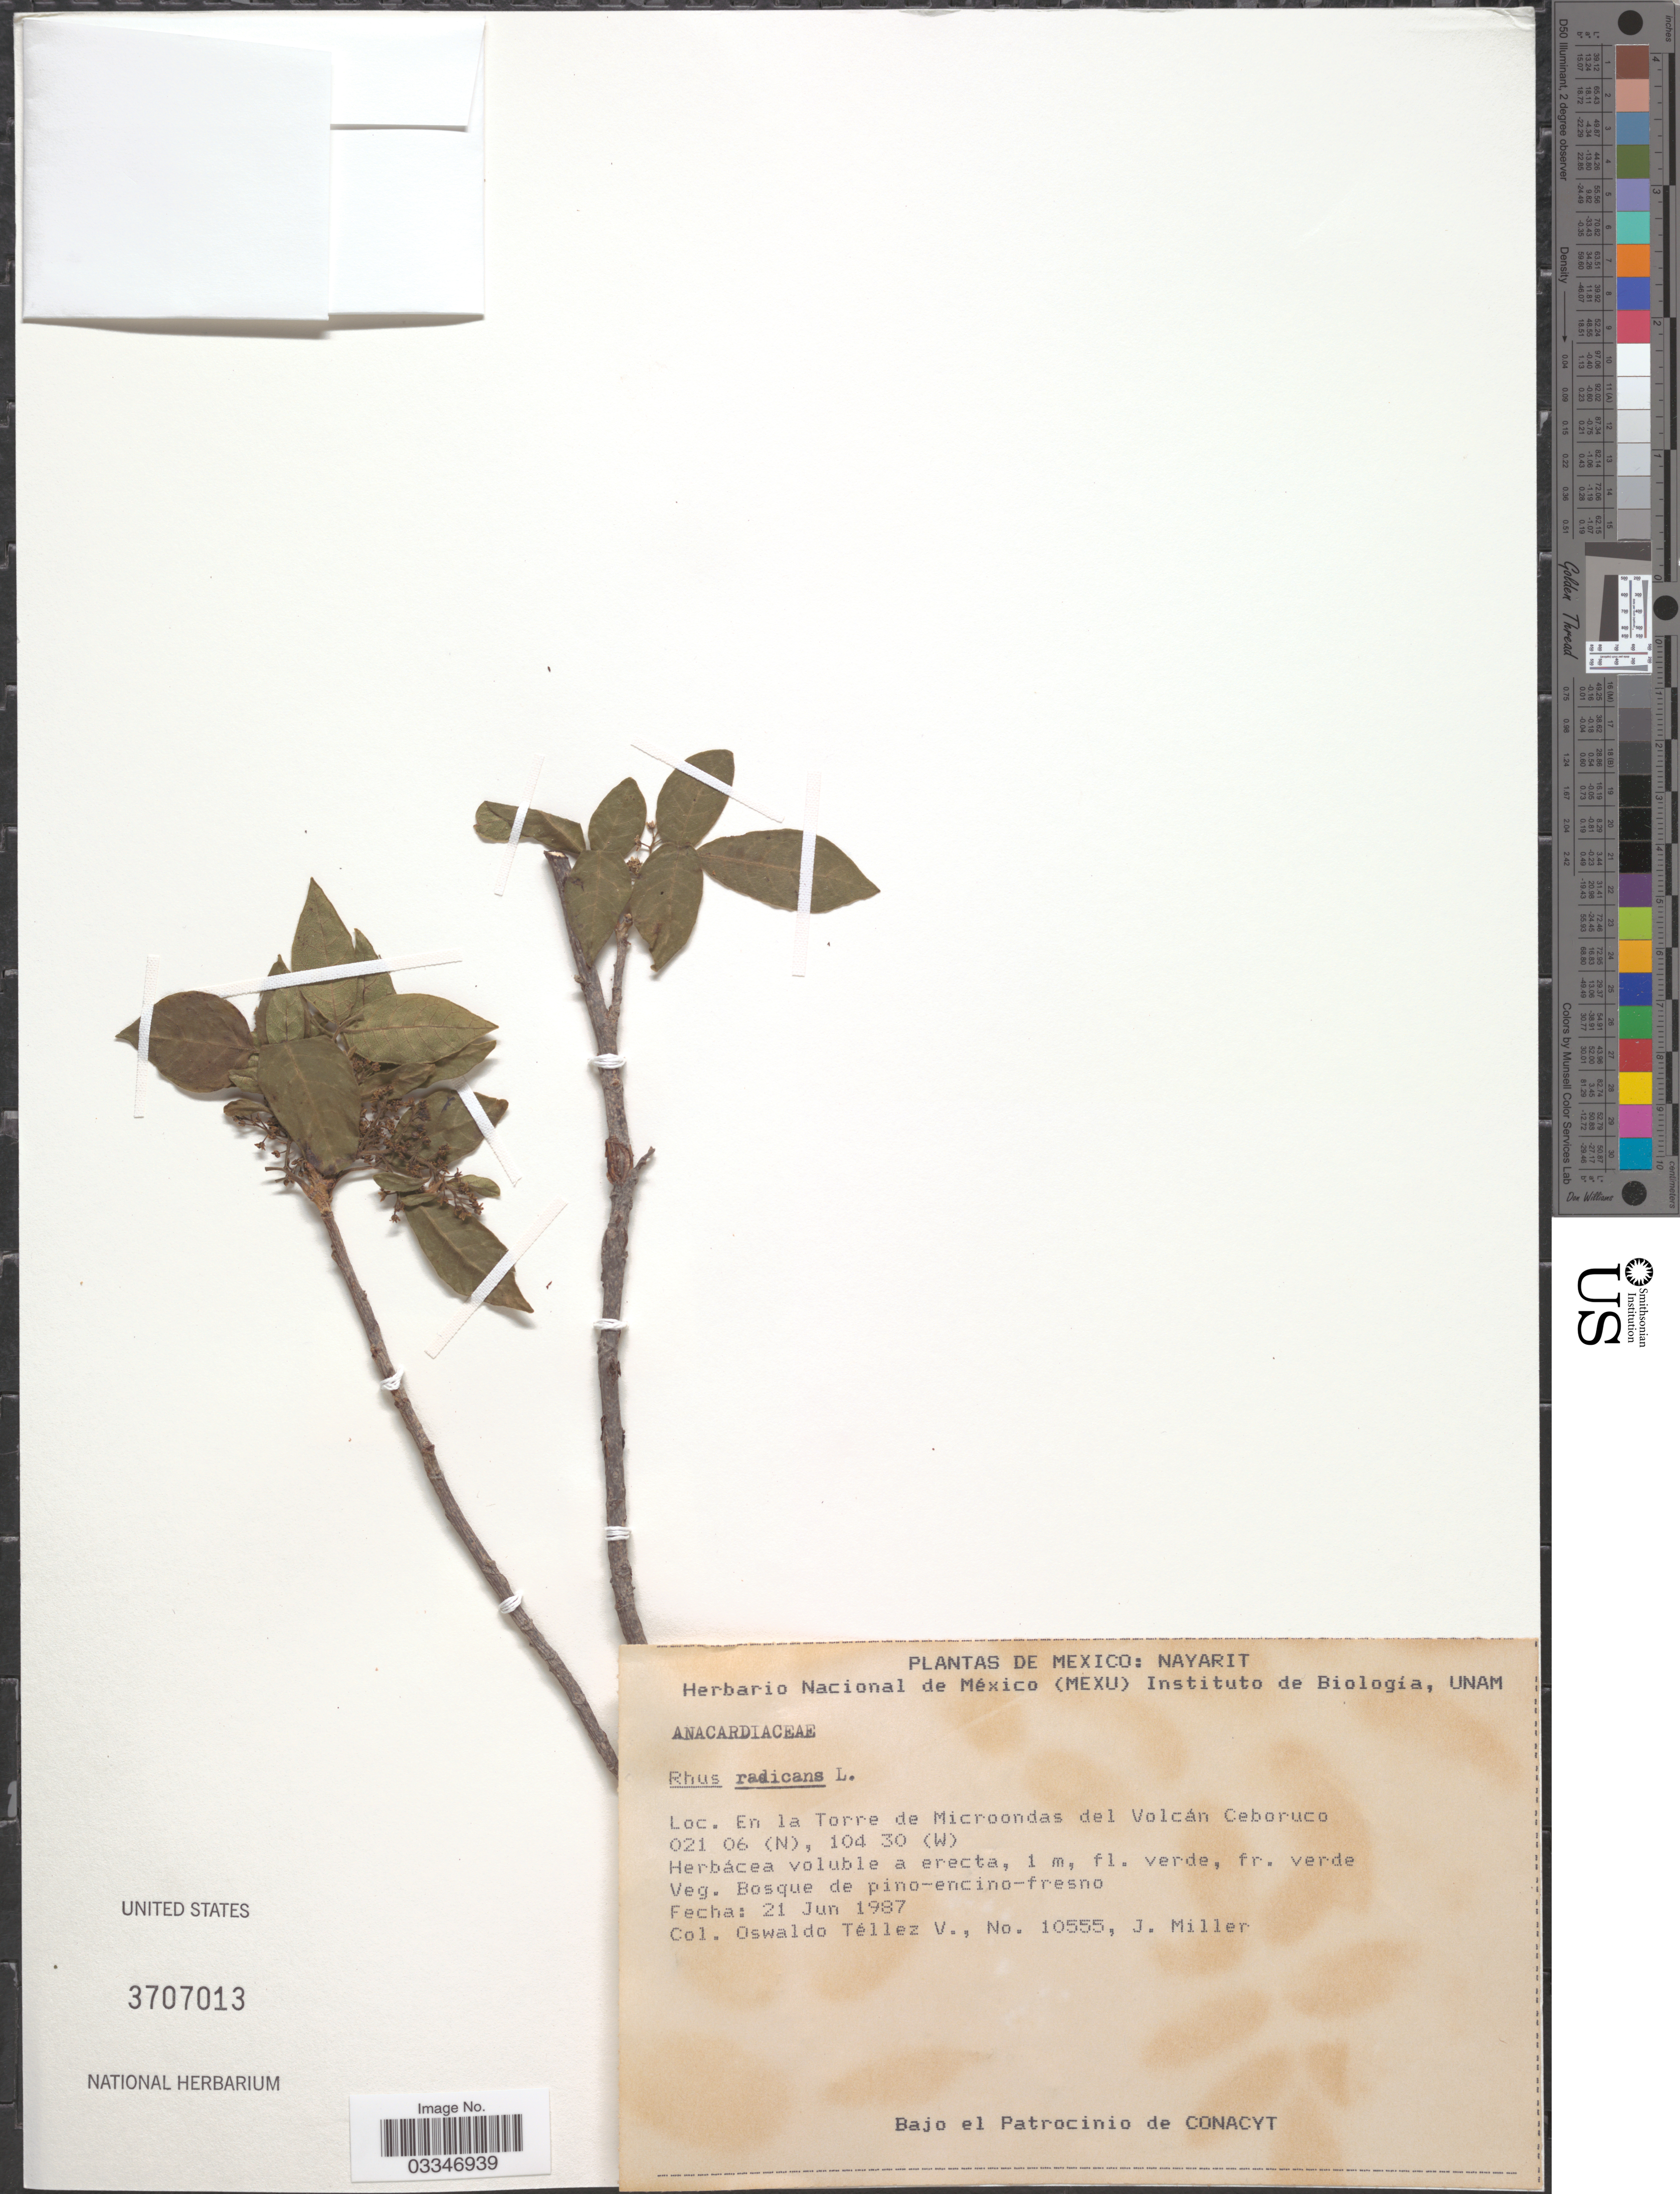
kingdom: Plantae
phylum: Tracheophyta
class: Magnoliopsida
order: Sapindales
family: Anacardiaceae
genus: Toxicodendron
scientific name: Toxicodendron radicans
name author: (L.) Kuntze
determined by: Mitchell, John D.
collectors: O. Téllez V. & J. Miller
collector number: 10555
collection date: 1987-06-21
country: Mexico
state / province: Nayarit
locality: En la Torre de Microondas del Volcán Ceboruco.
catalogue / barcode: US 3707013